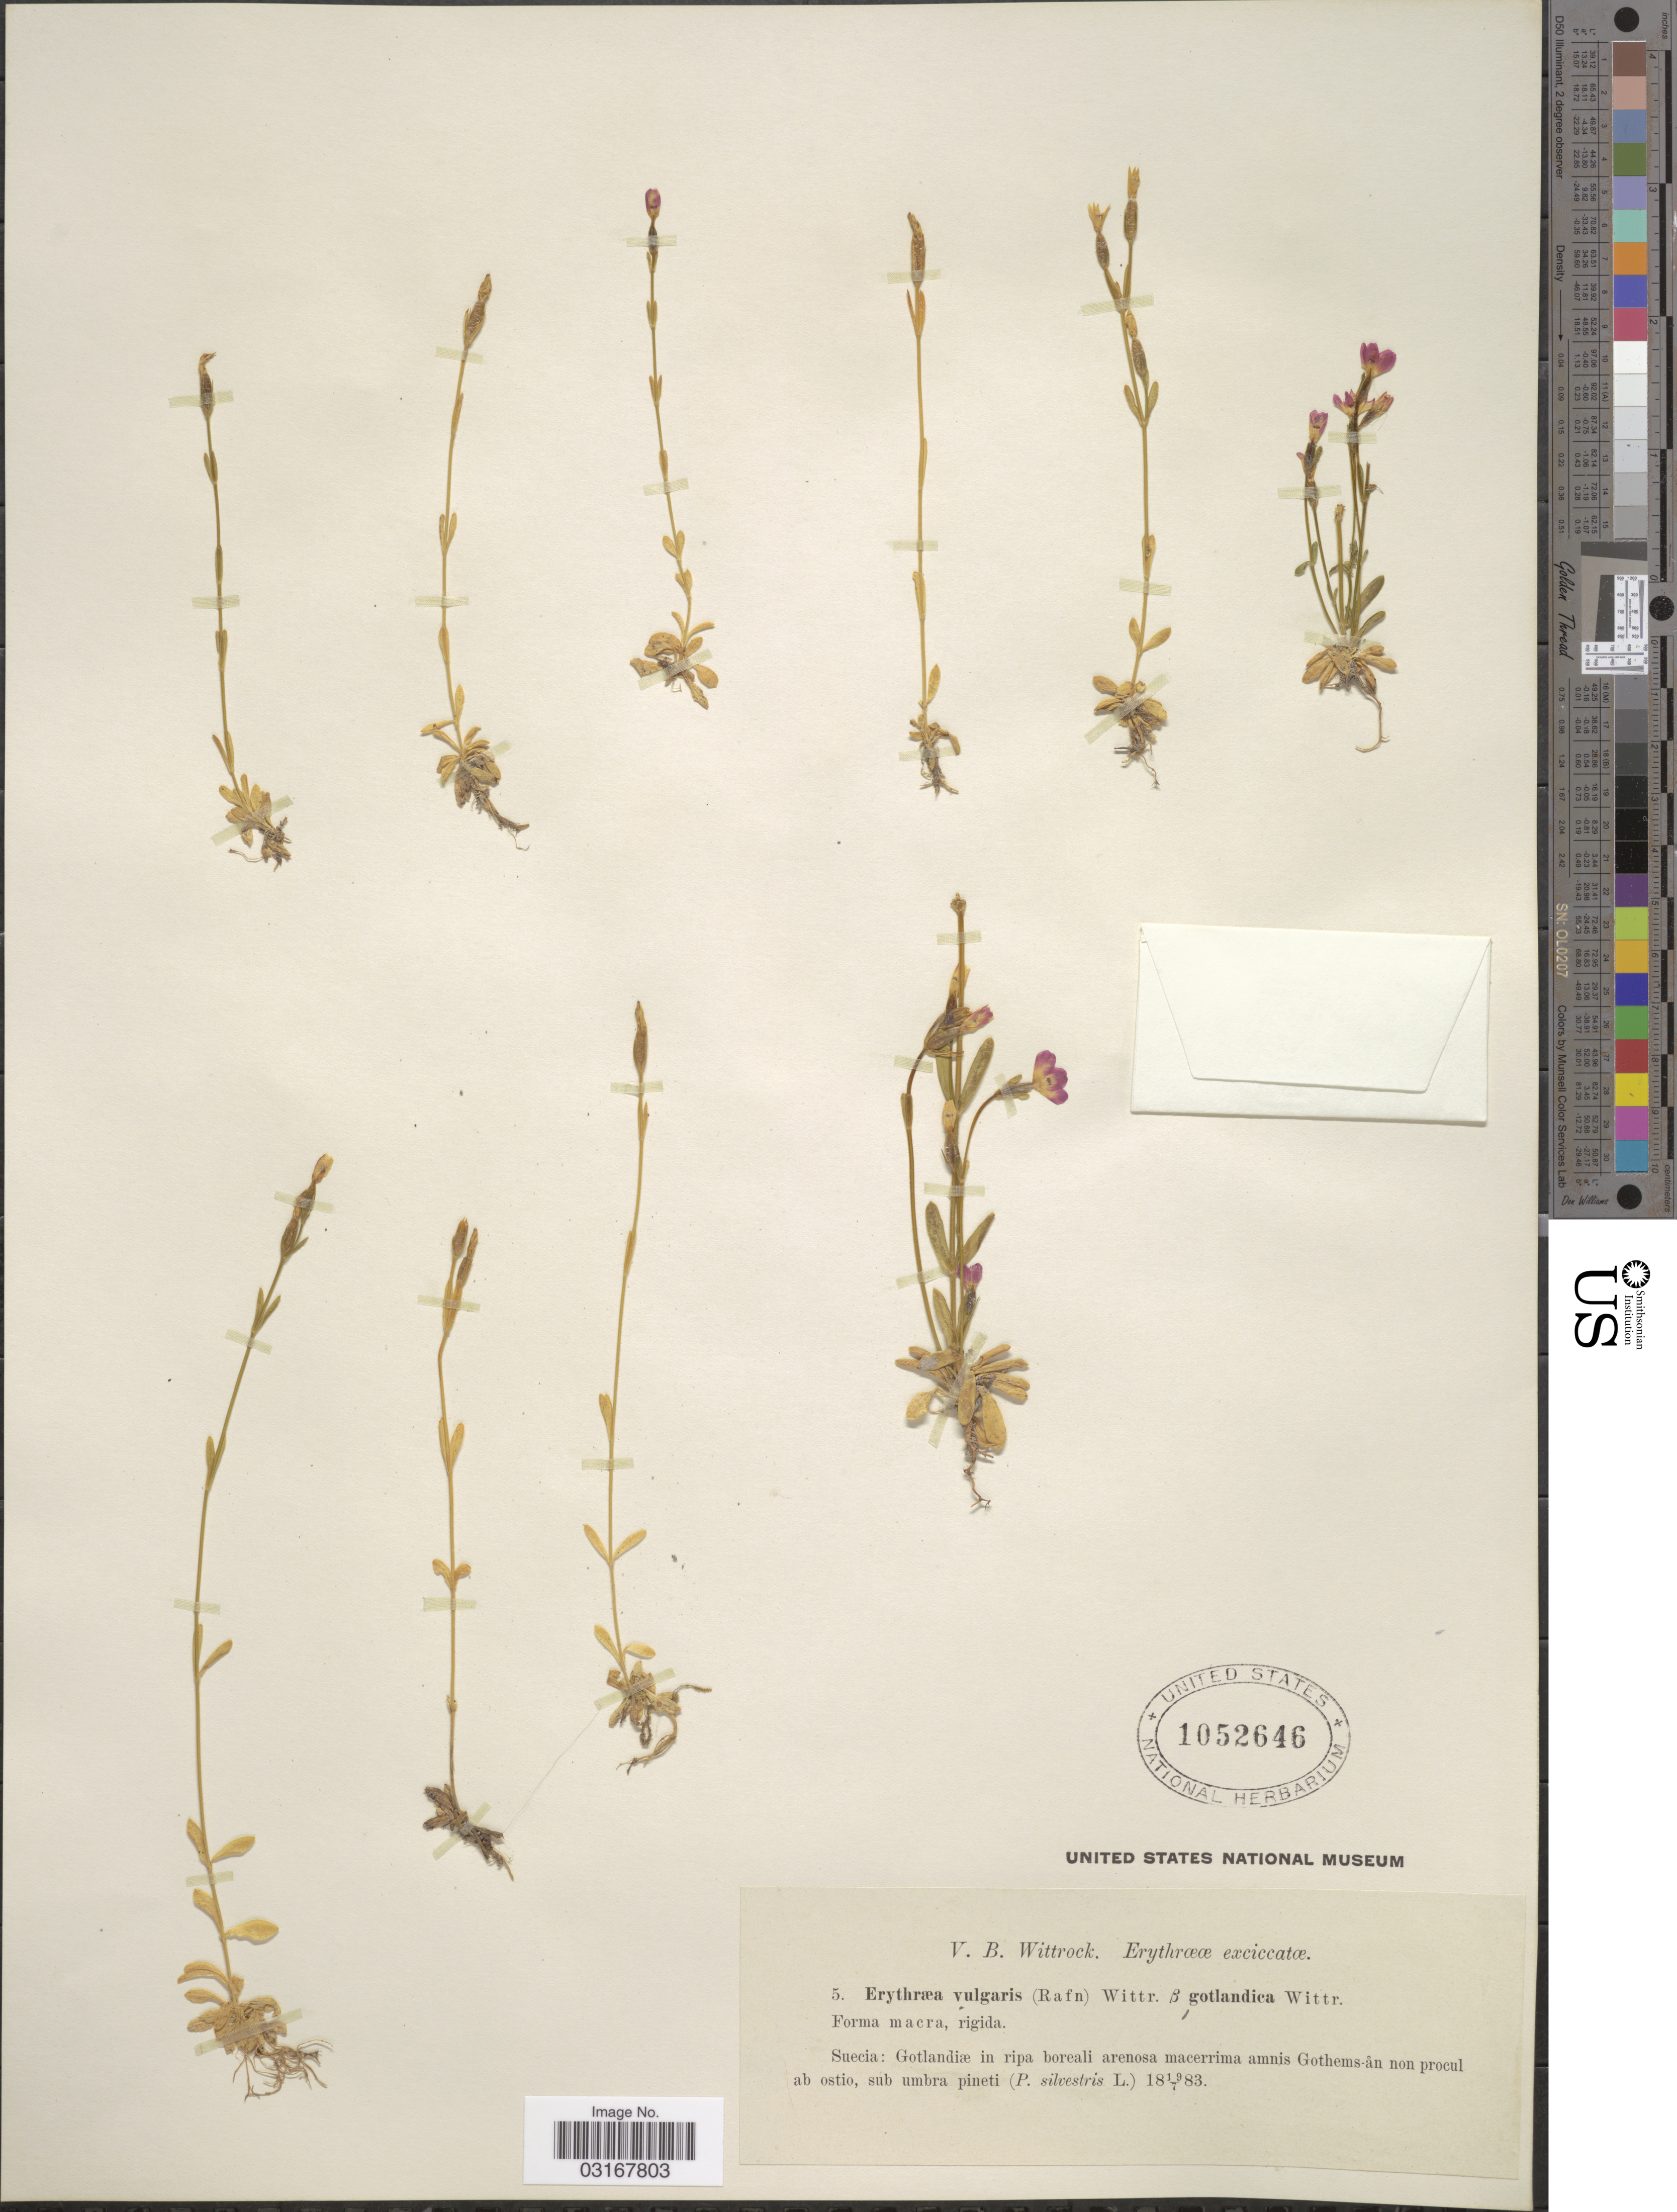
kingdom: Plantae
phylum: Tracheophyta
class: Magnoliopsida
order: Gentianales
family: Gentianaceae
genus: Centaurium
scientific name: Centaurium vulgaris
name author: Godr.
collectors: V. Wittrock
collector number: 5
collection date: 1883-07-19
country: Sweden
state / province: Gotland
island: Gotland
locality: Suecia: Gotlandiæ in ripa boreali arenosa macerrima amnis Gothems-an non procul ab ostio.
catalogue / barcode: US 1052646